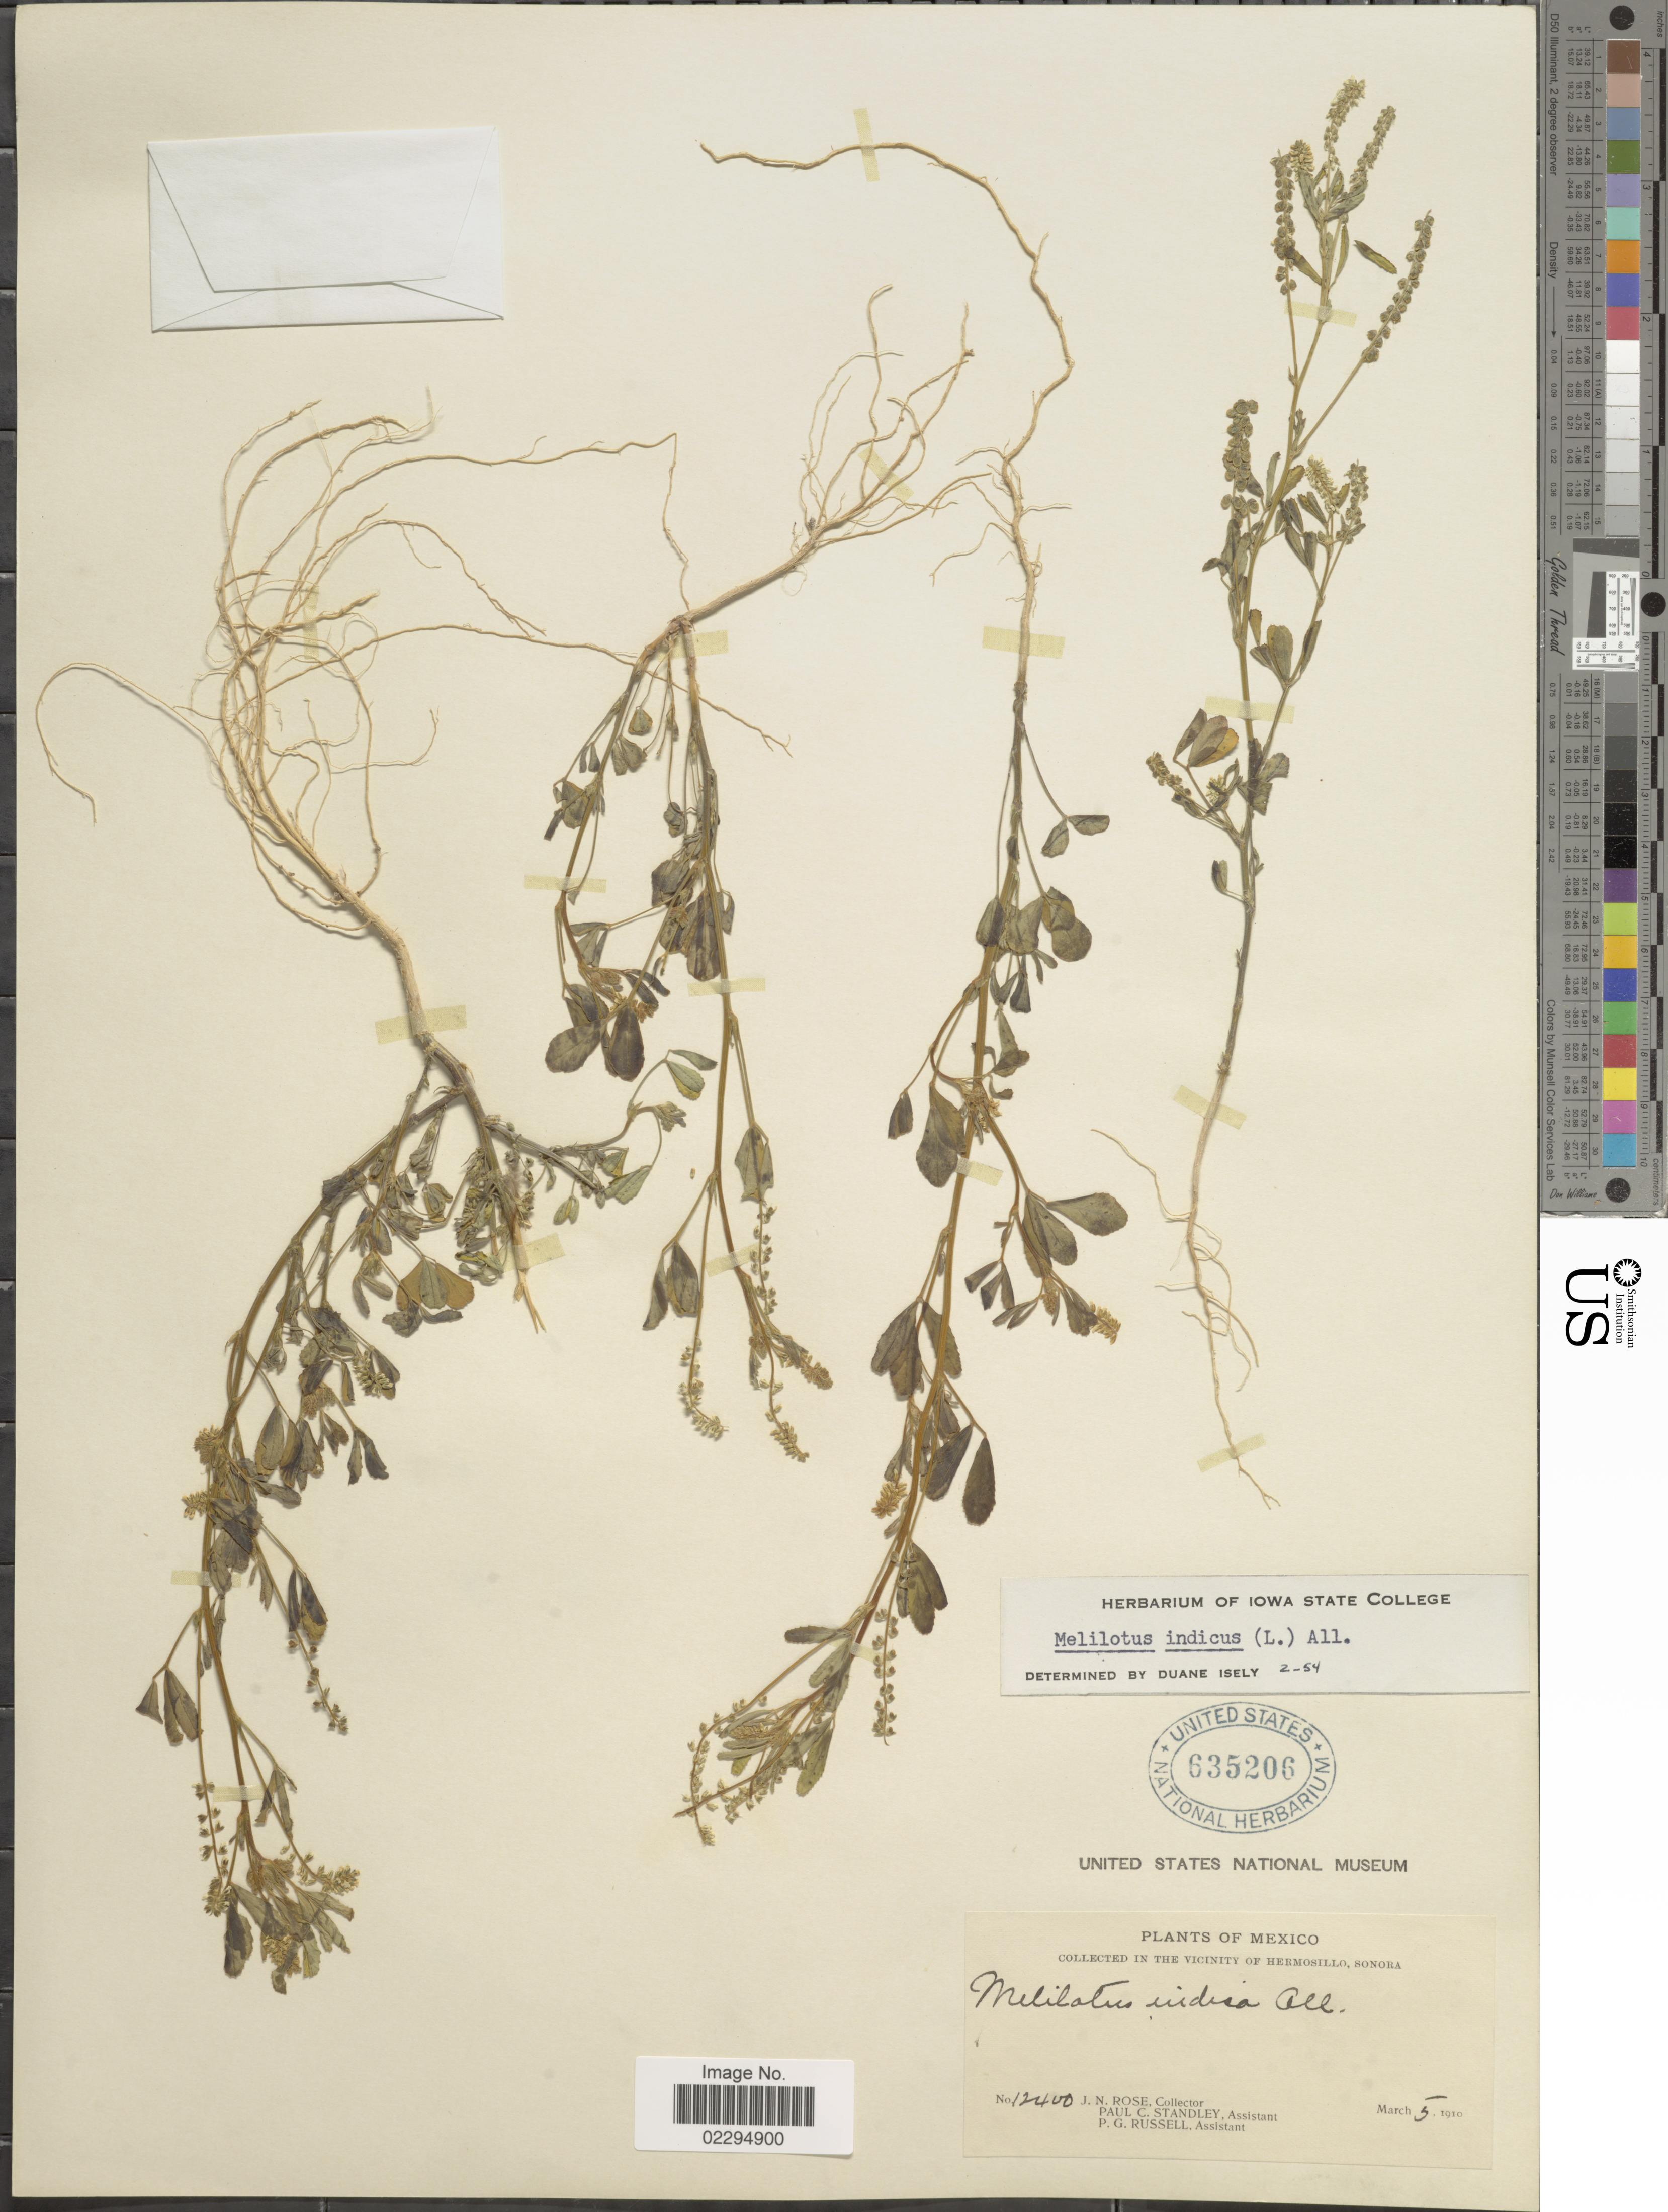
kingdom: Plantae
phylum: Tracheophyta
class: Magnoliopsida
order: Fabales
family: Fabaceae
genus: Melilotus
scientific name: Melilotus indicus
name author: (L.) All.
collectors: J. N. Rose, P. C. Standley & P. G. Russell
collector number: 12400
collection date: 1910-03-05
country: Mexico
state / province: Sonora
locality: In the vicinity of Hermosillo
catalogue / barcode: US 635206